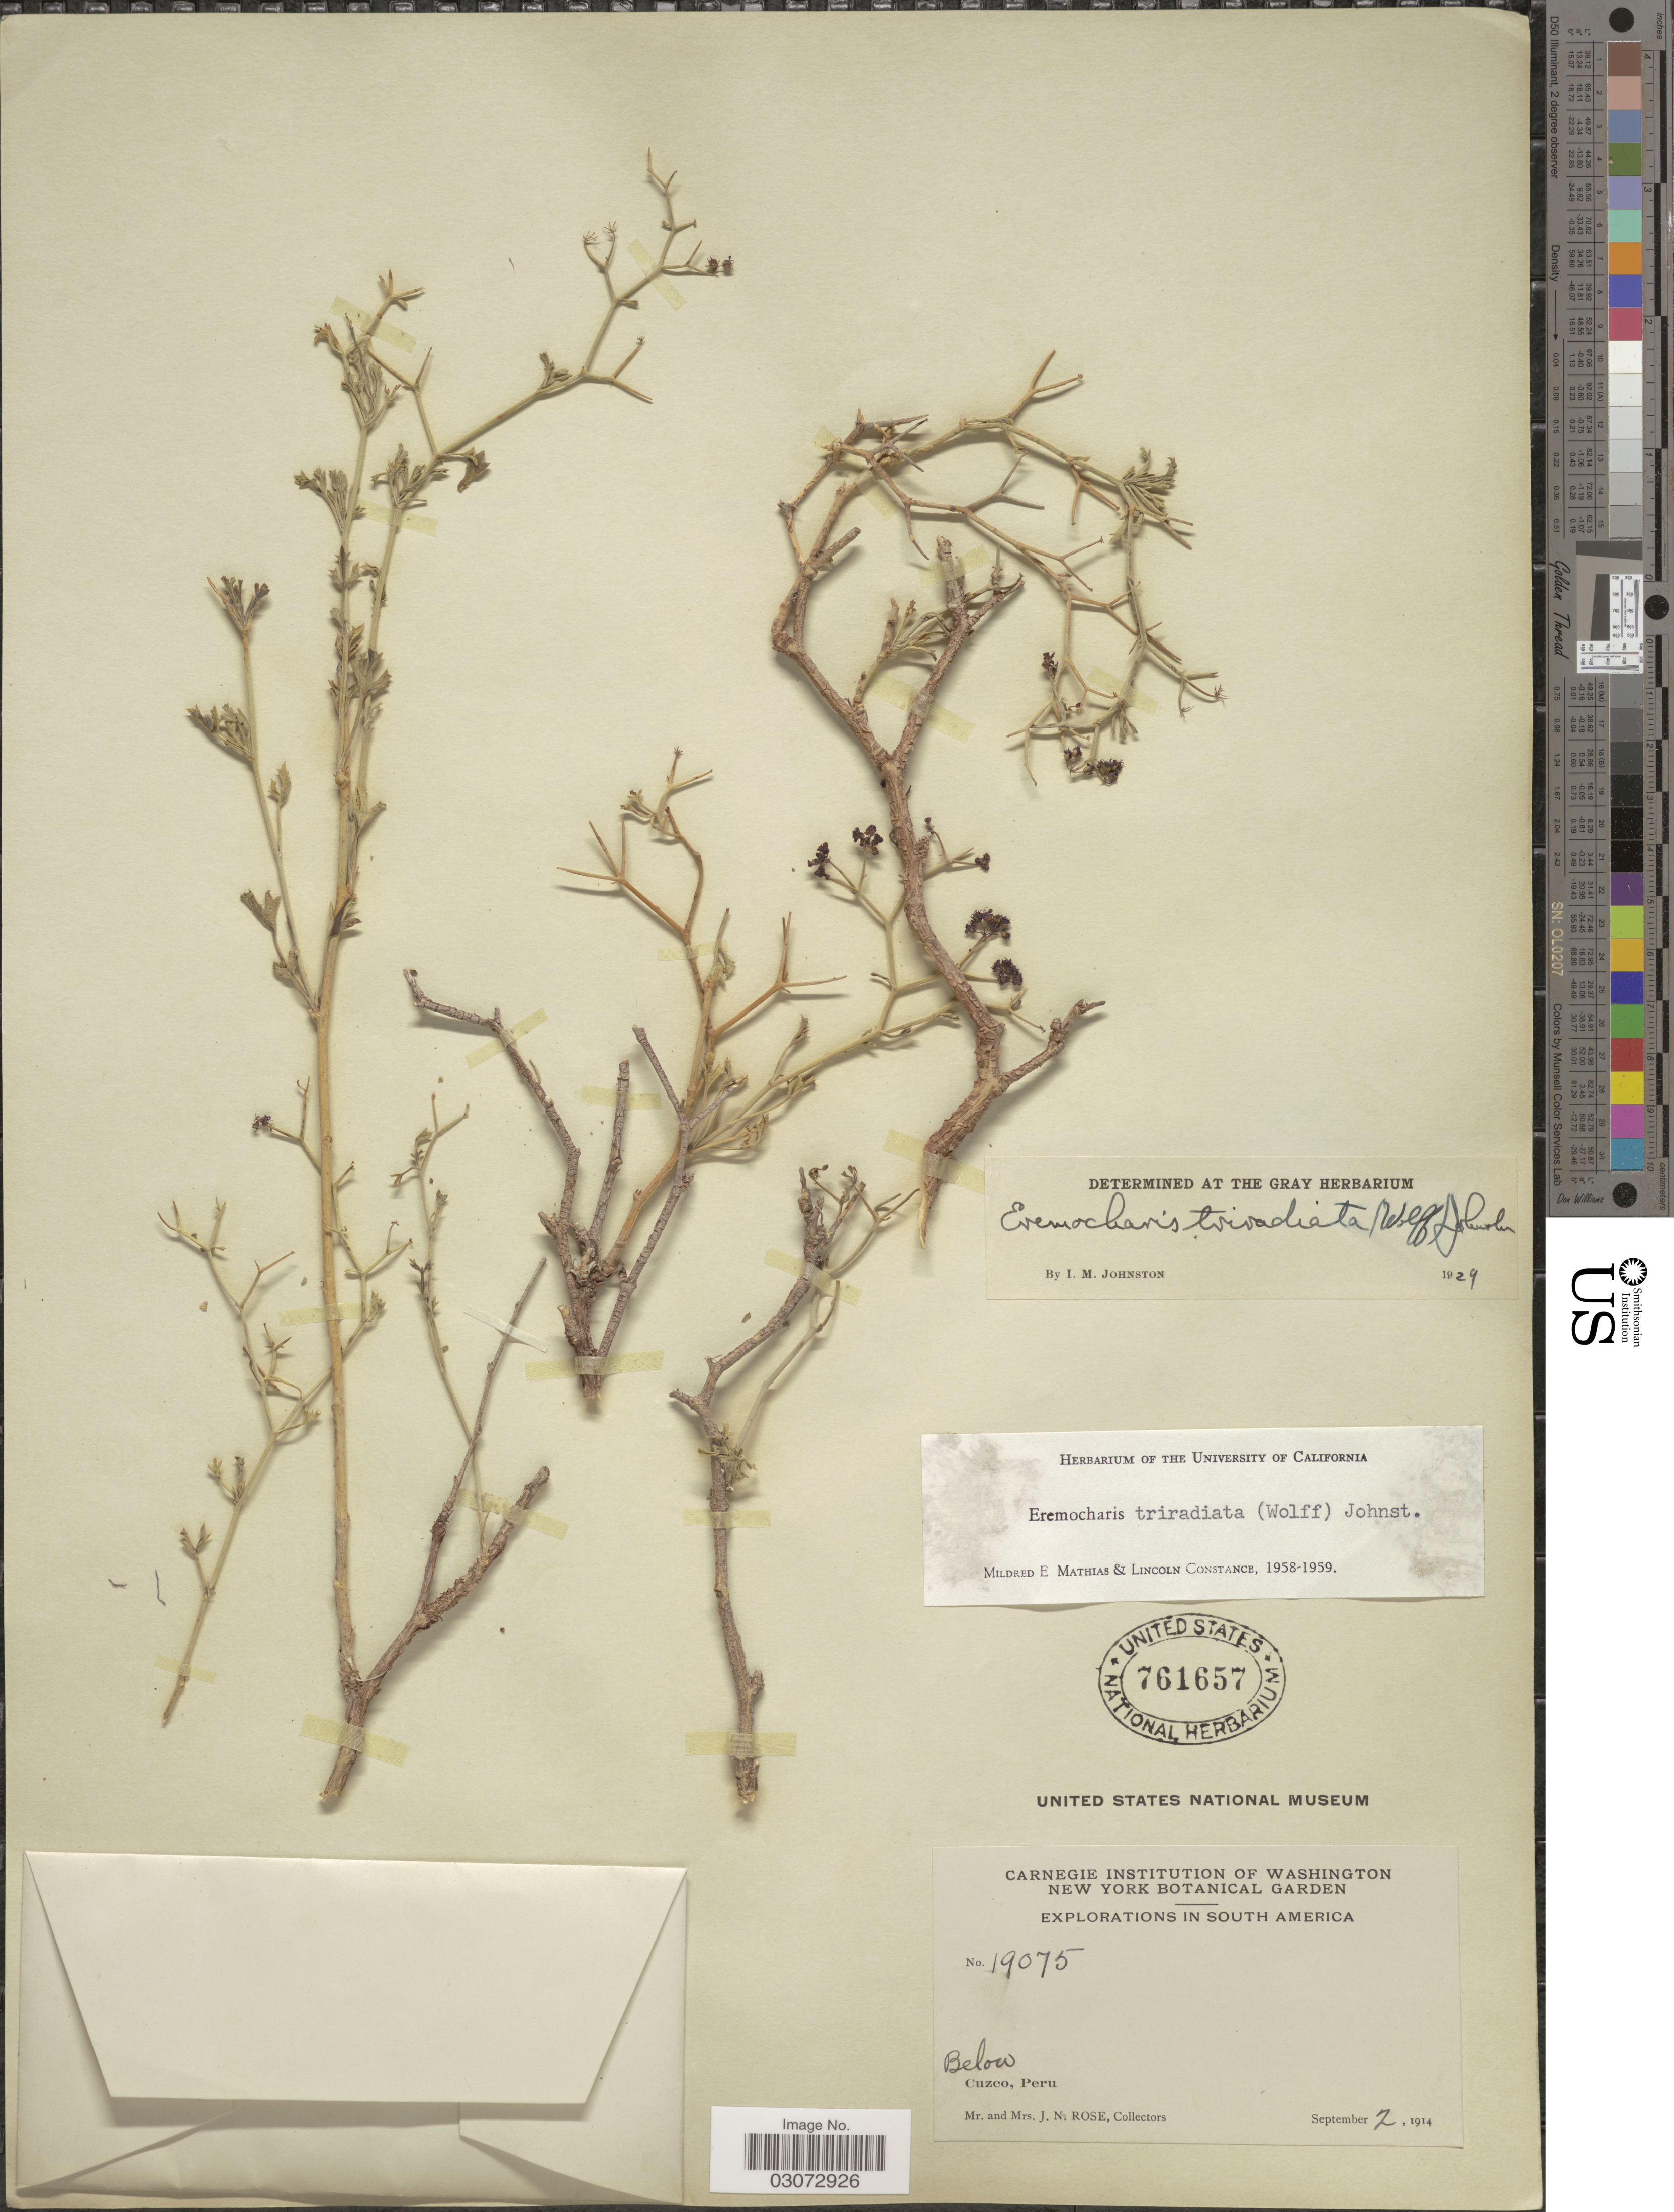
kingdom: Plantae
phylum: Tracheophyta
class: Magnoliopsida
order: Apiales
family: Apiaceae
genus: Eremocharis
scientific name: Eremocharis tripartita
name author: Mathias & Constance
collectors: J. N. Rose & L. B. Rose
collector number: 19075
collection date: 1914-09-02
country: Peru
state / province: Cusco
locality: Below Cuzco.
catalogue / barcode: US 761657